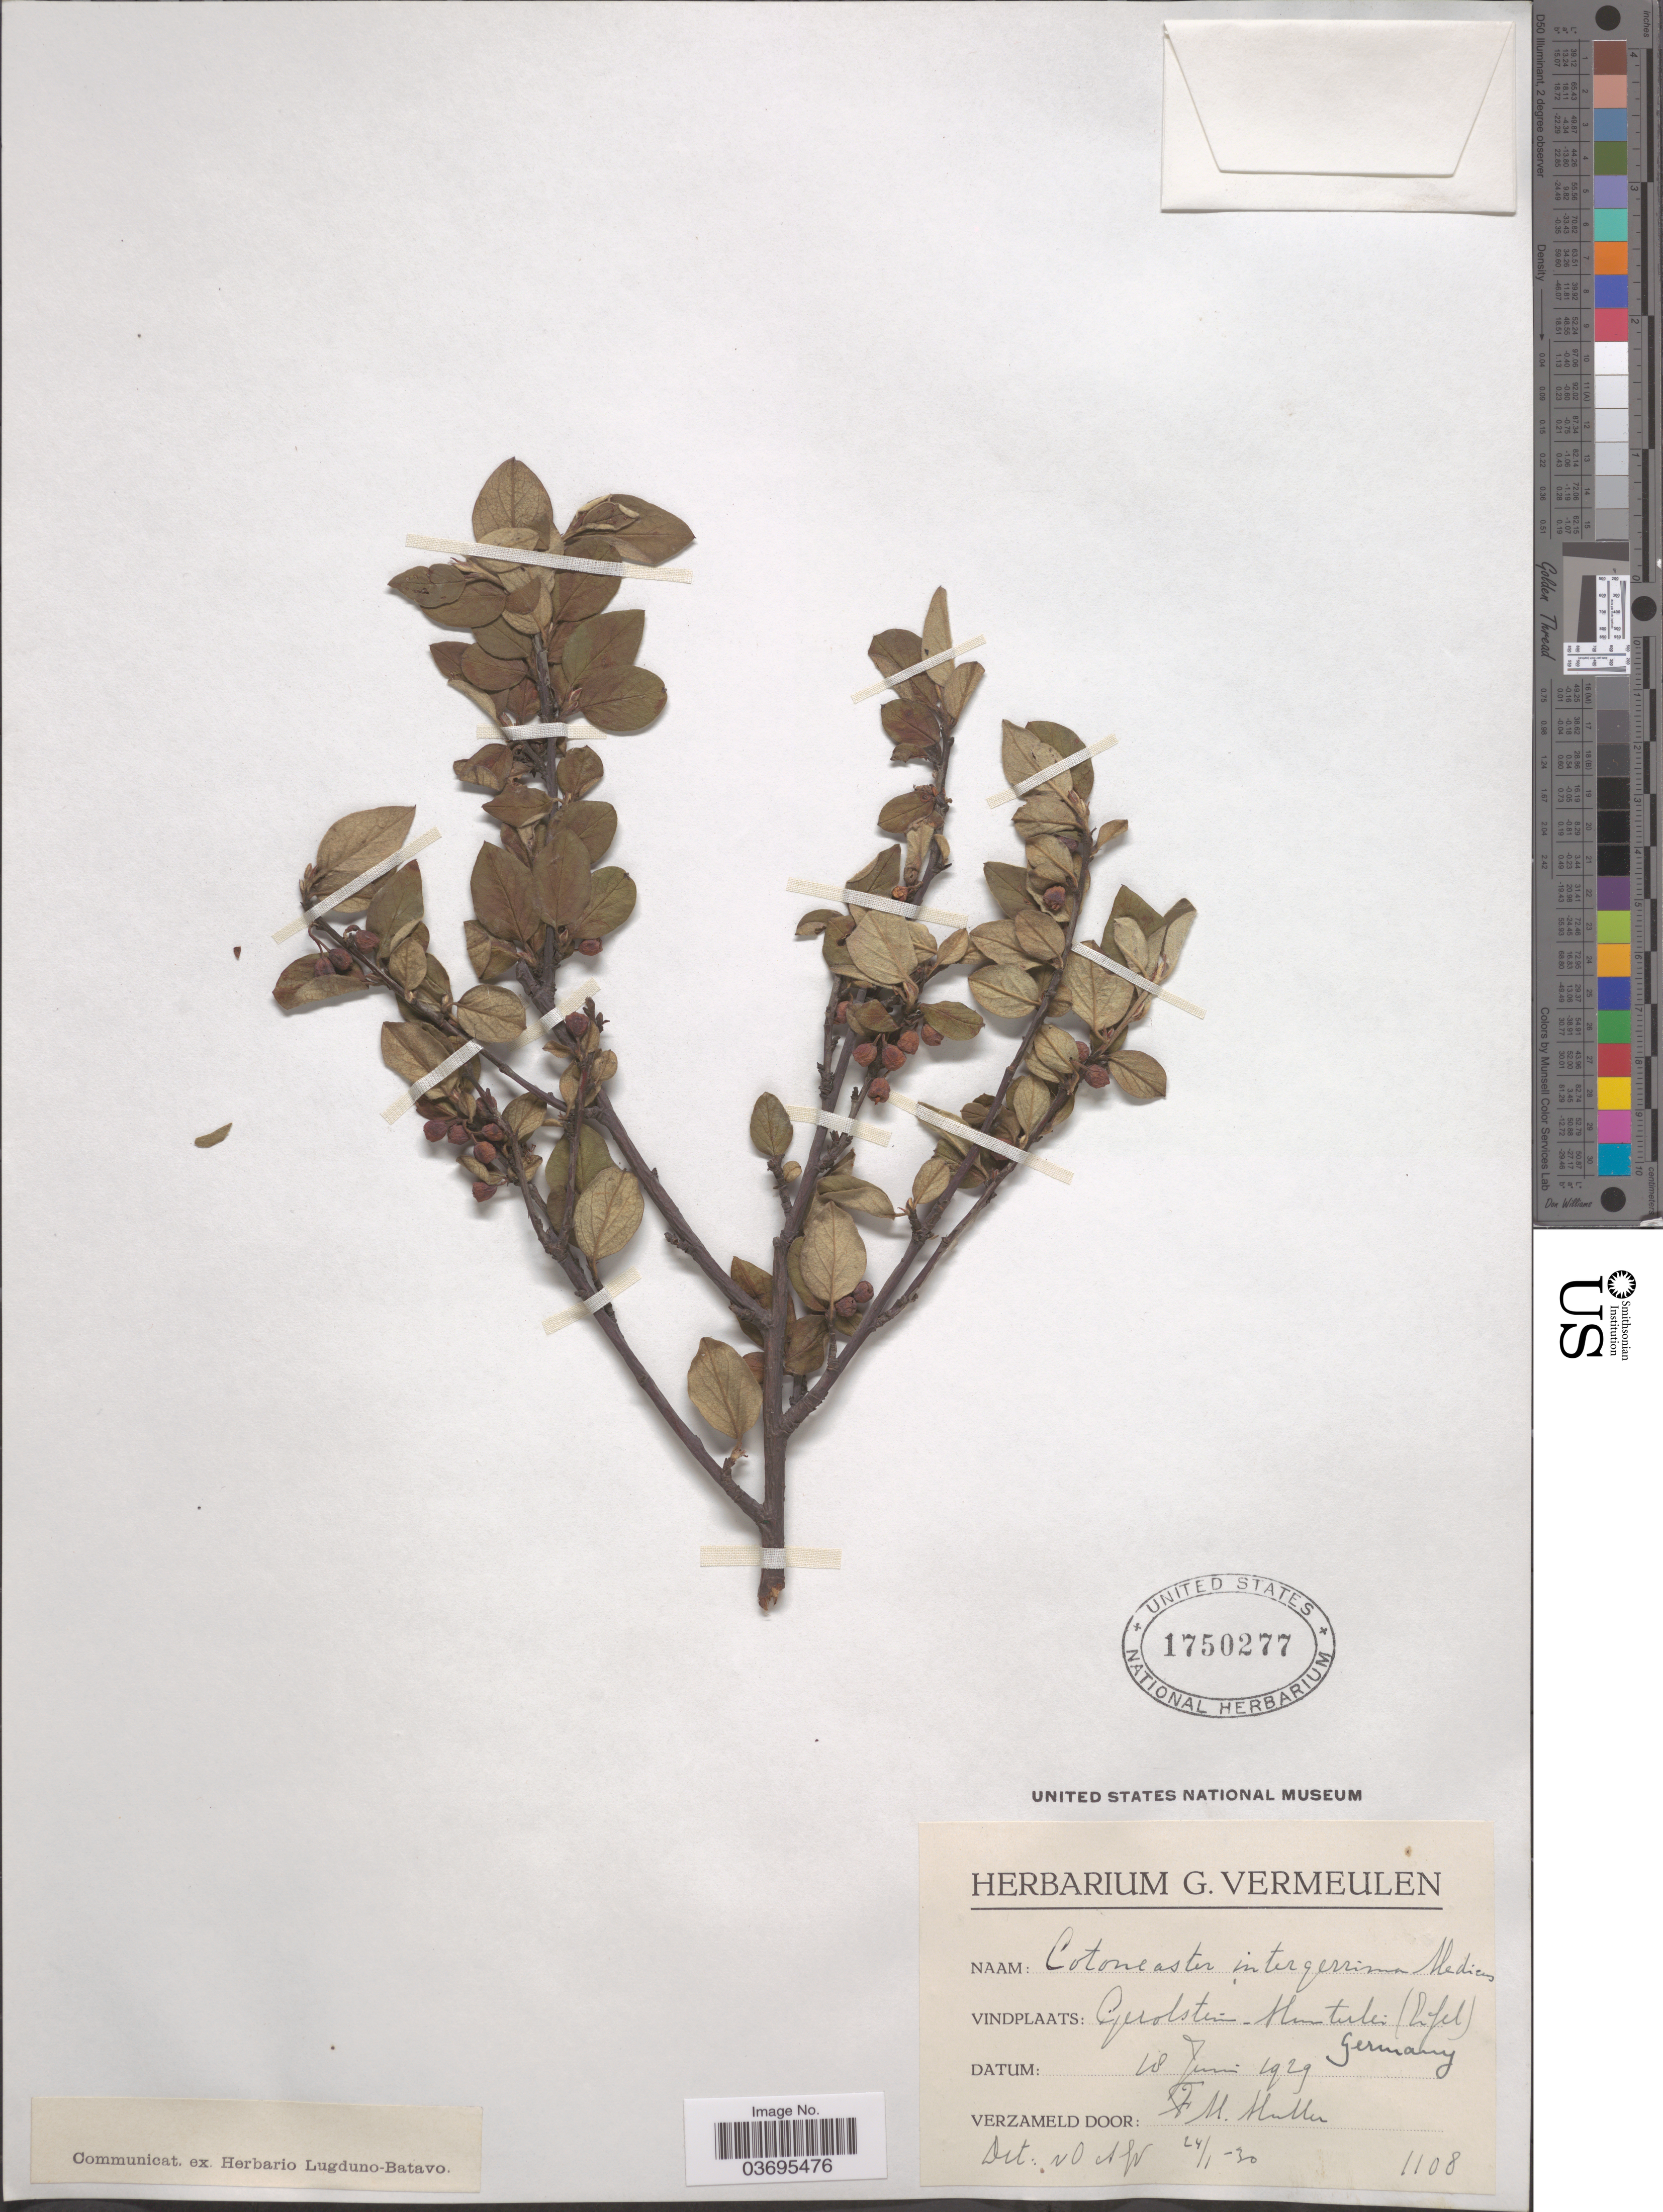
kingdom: Plantae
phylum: Tracheophyta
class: Magnoliopsida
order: Rosales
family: Rosaceae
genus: Cotoneaster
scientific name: Cotoneaster integerrimus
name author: Medik.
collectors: F. Muller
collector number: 1108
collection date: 1929-06-18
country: Germany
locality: Gerolstein - Huntulei [interpreted] (Cifel [interpreted]).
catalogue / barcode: US 1750277